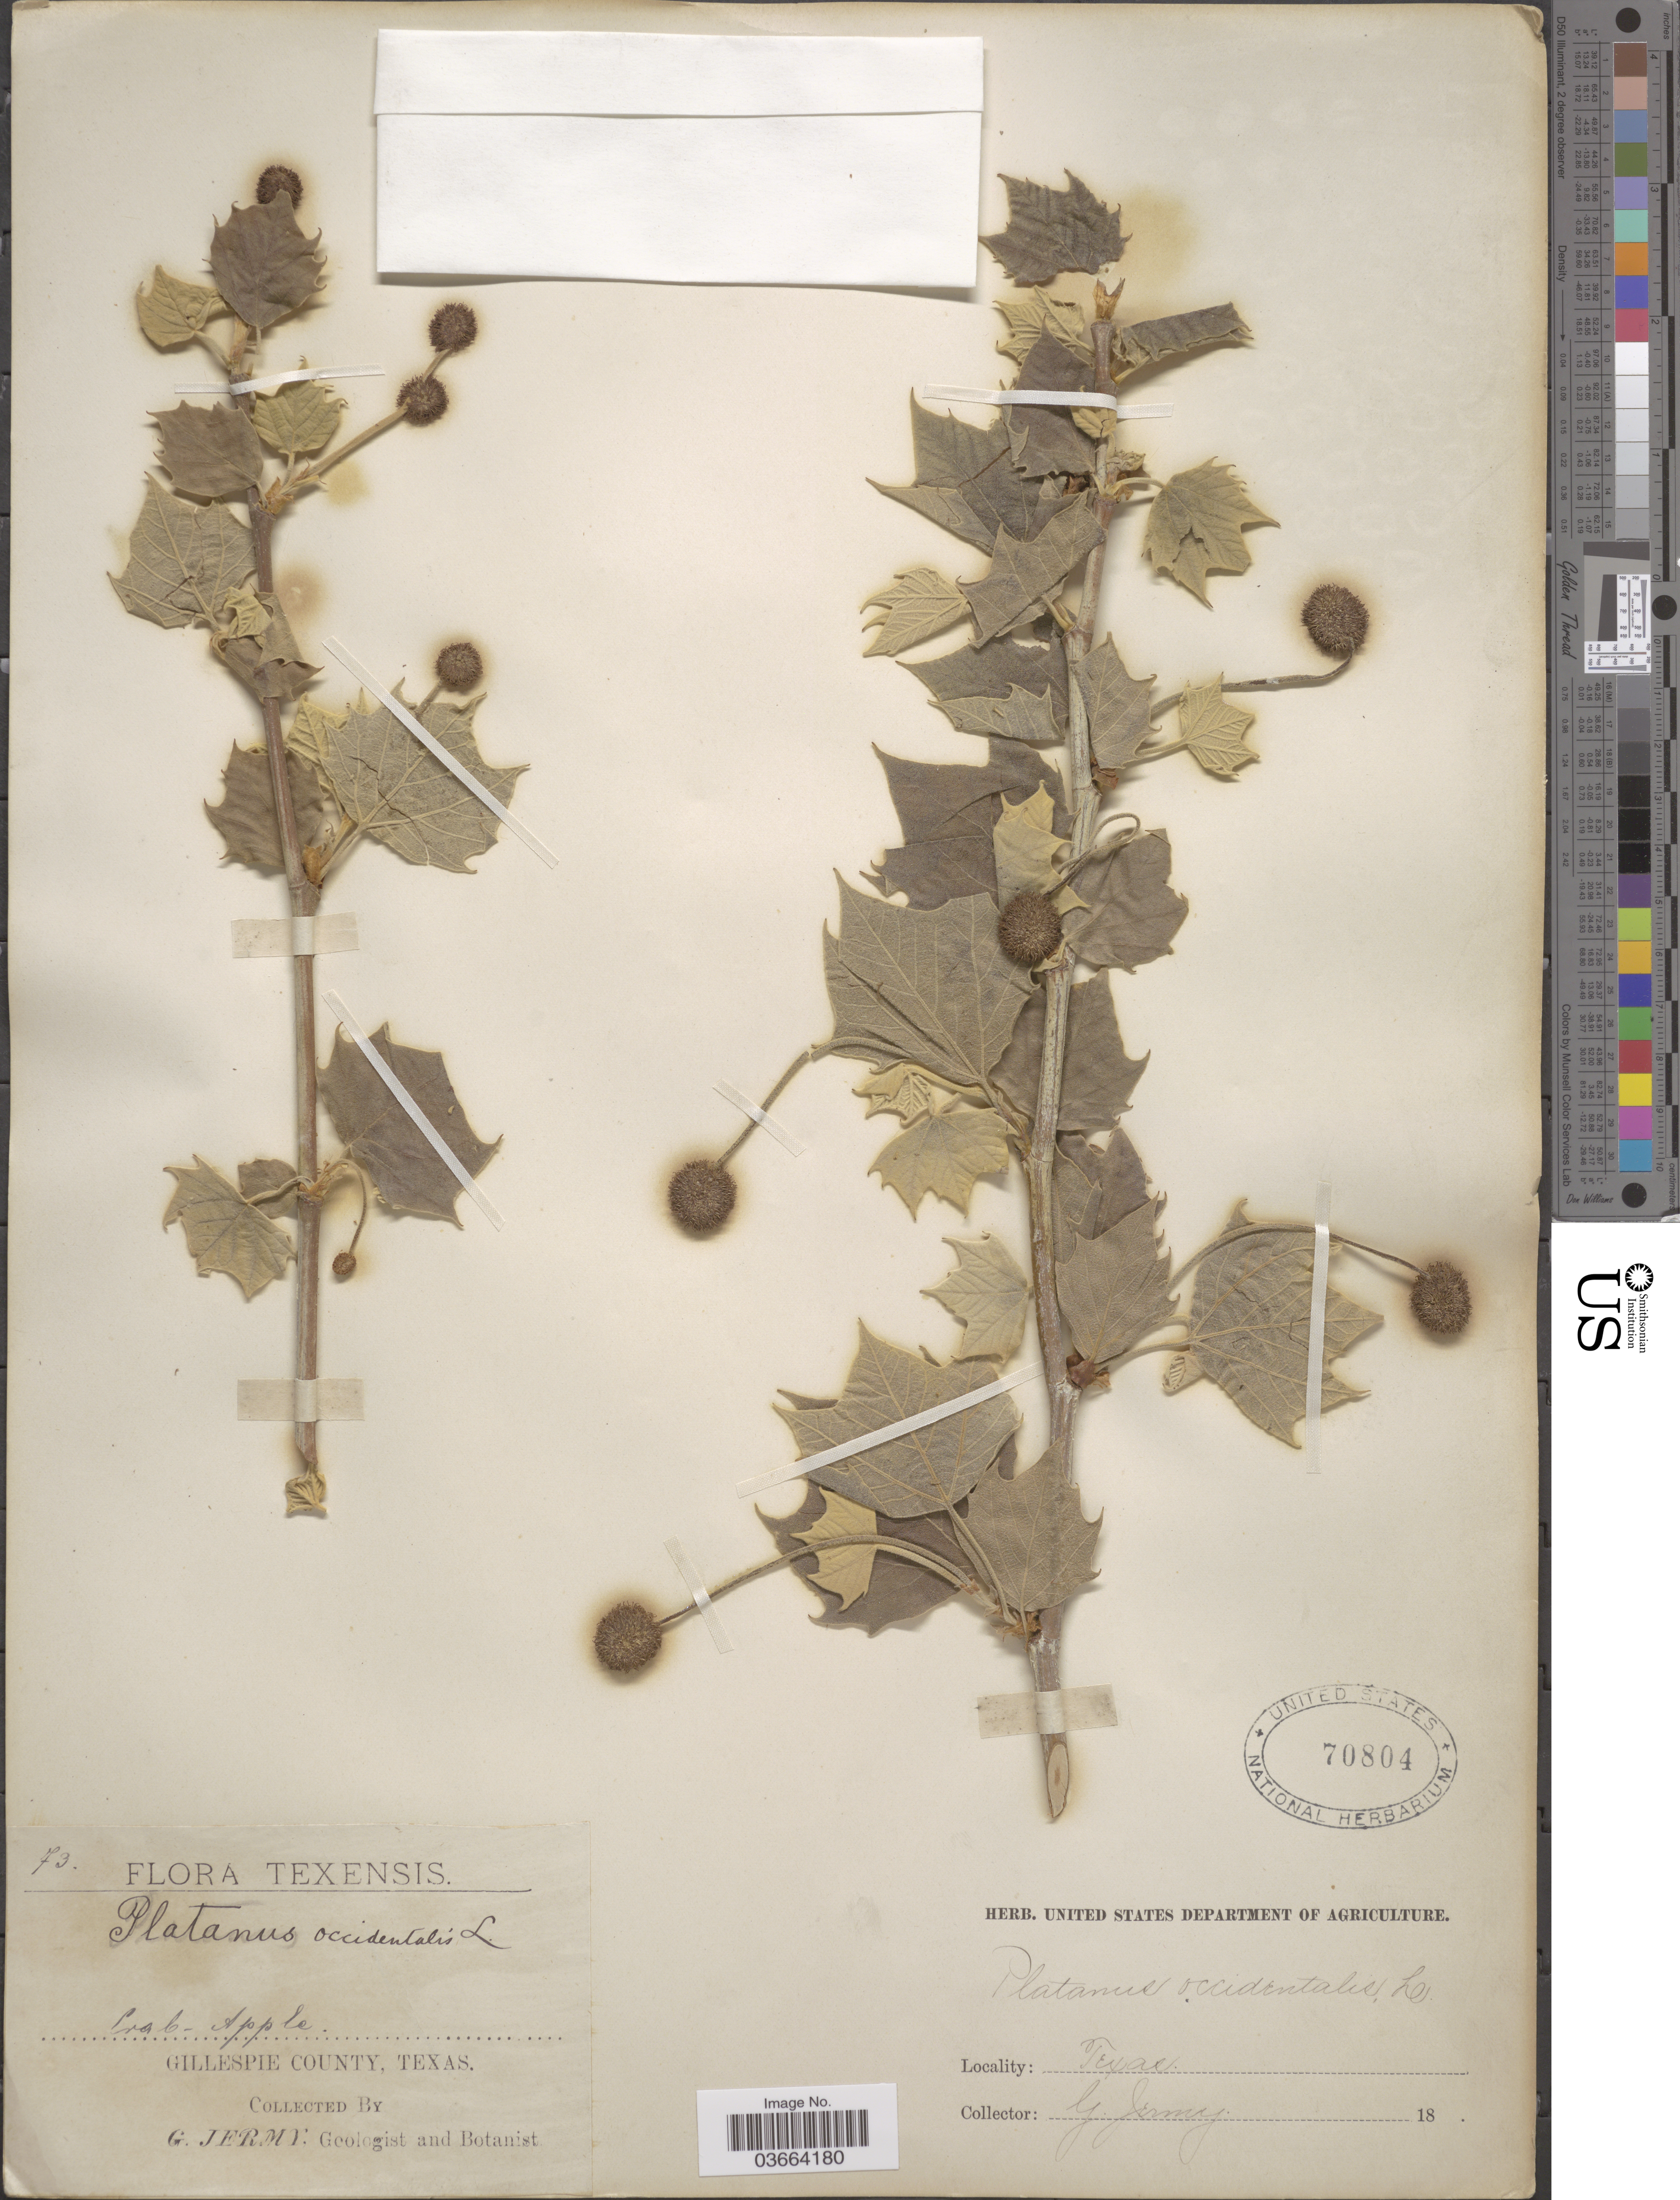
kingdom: Plantae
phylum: Tracheophyta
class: Magnoliopsida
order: Proteales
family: Platanaceae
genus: Platanus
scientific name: Platanus occidentalis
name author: L.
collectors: G. Jermy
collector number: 73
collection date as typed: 18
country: United States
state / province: Texas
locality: Crab - Apple. Gillespie County.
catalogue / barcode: US 70804